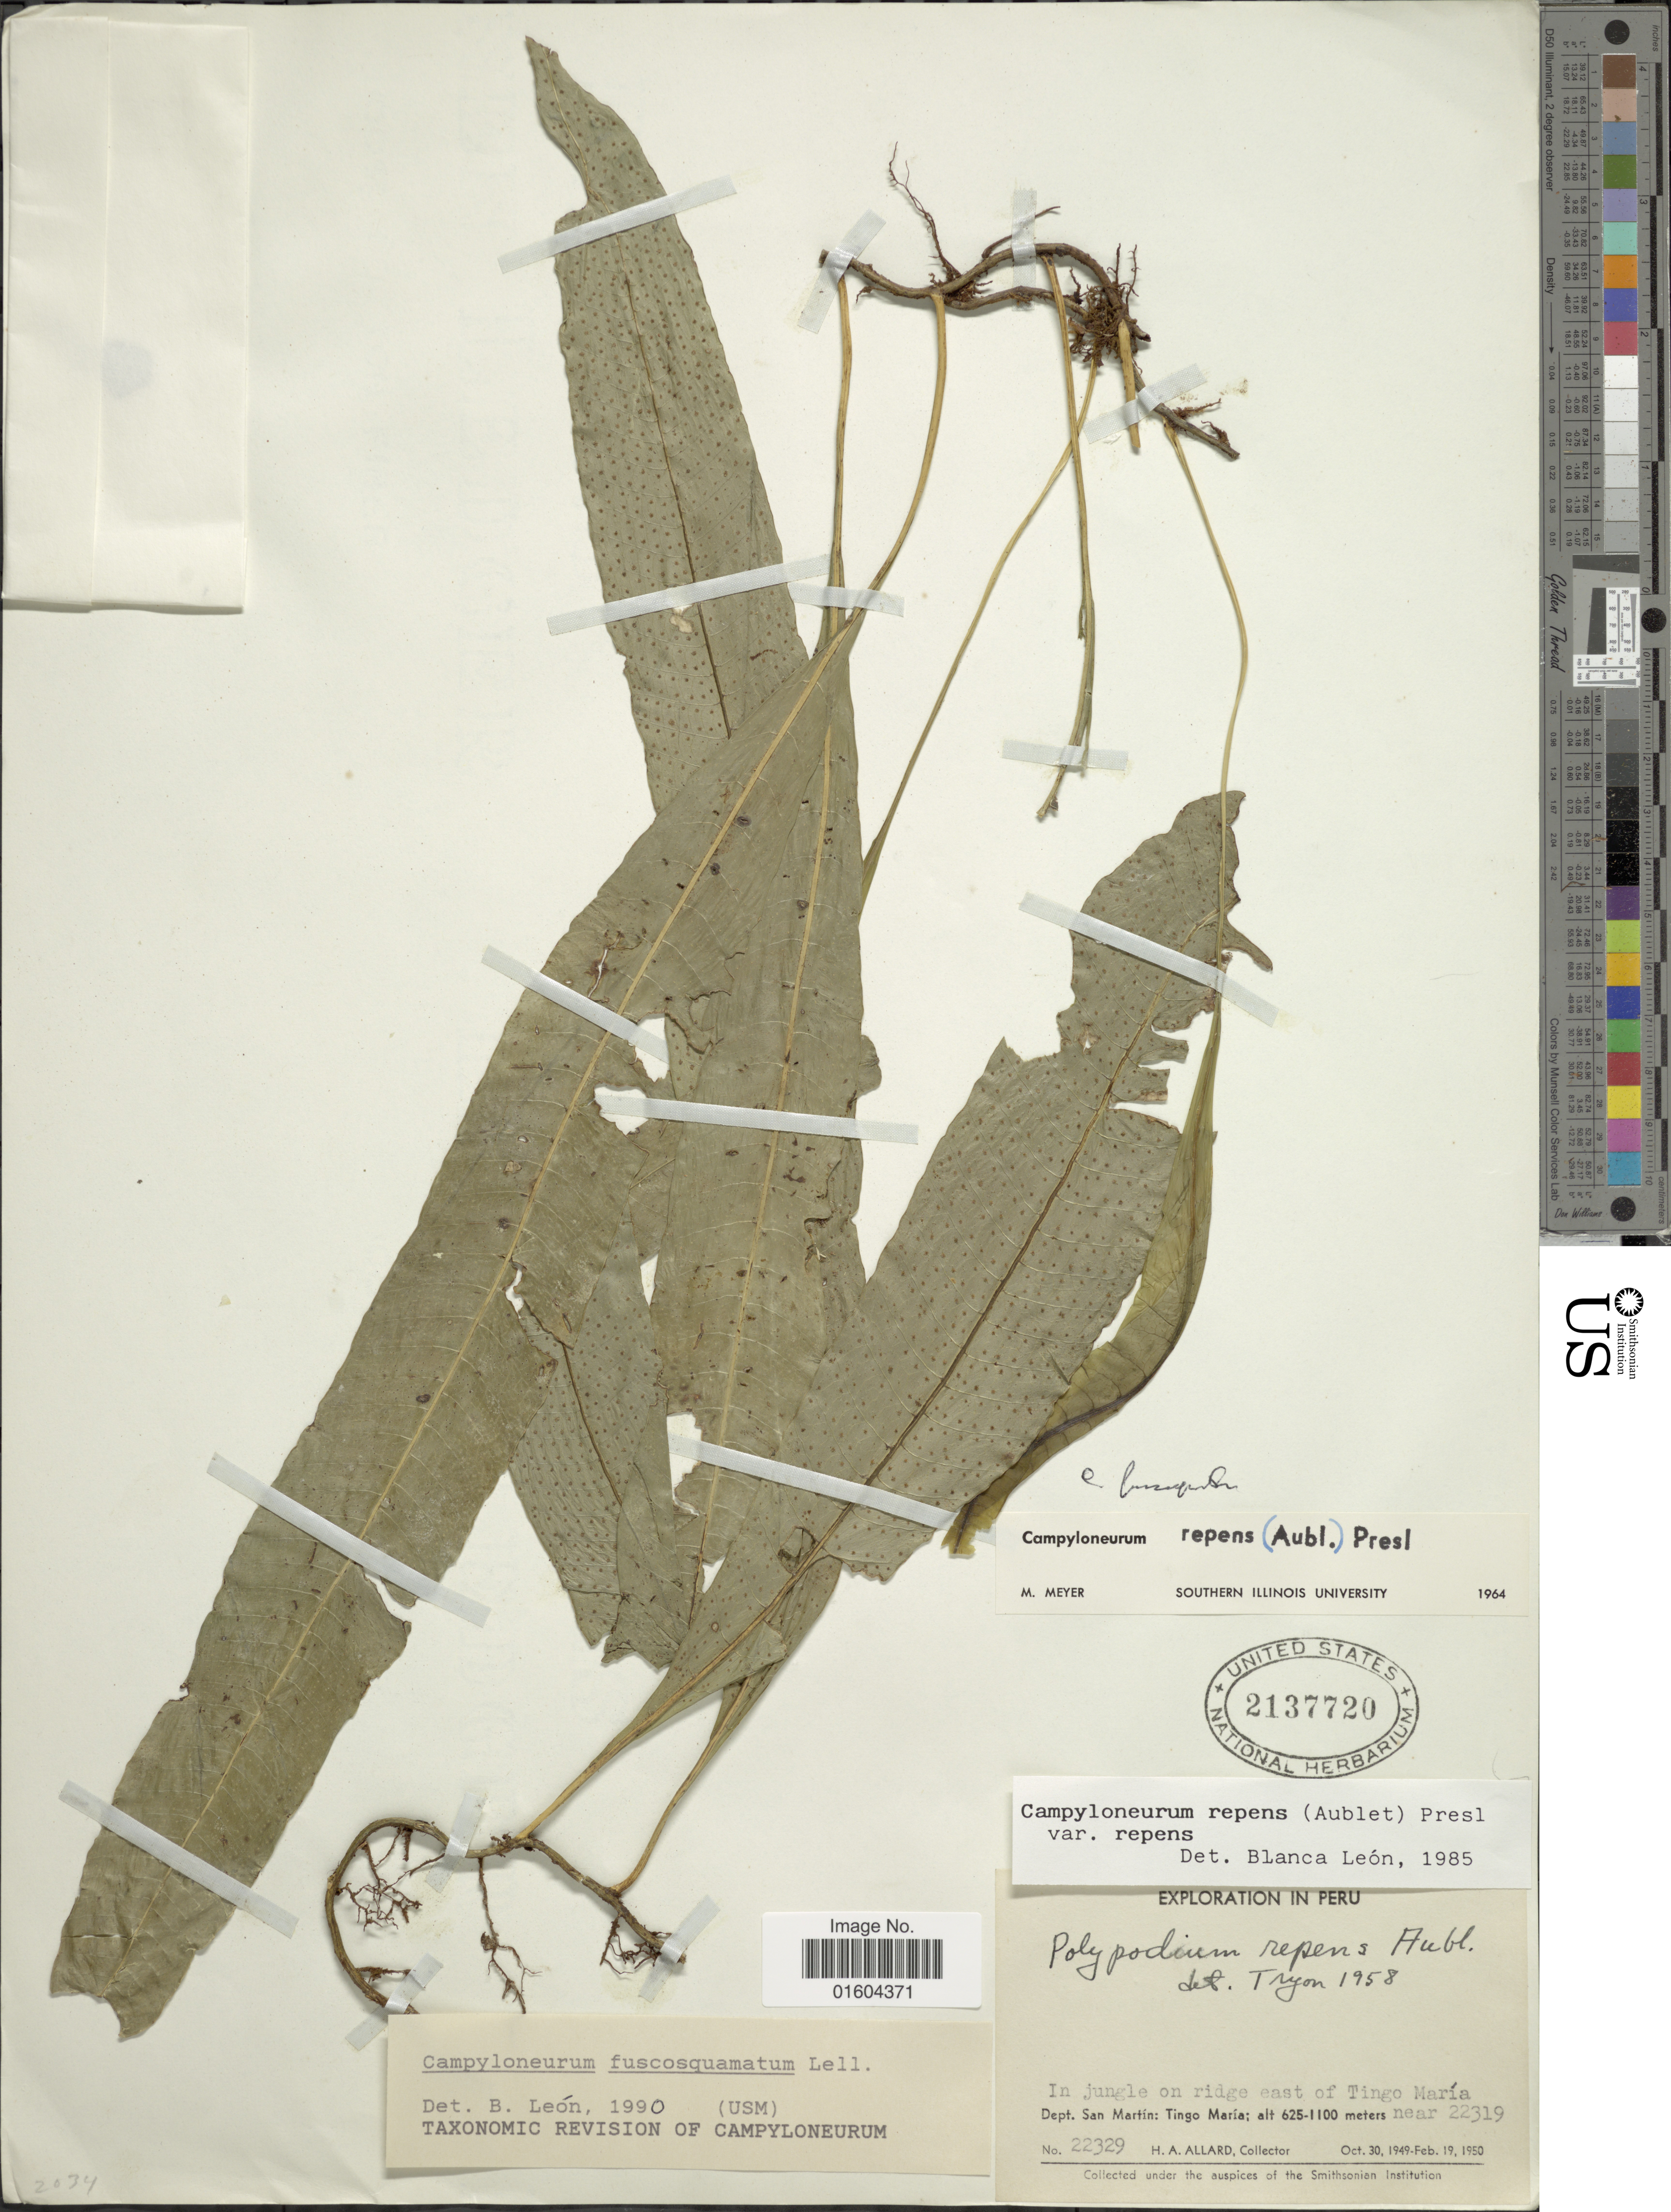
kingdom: Plantae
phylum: Tracheophyta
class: Polypodiopsida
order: Polypodiales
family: Polypodiaceae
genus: Campyloneurum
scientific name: Campyloneurum fuscosquamatum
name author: Lellinger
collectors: H. A. Allard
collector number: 22329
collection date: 1949-10-30/1950-02-19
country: Peru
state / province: San Martín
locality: Peru, In jungle on ridge east of Tingo Maria. Dept. San Martin: Tingo Maria, near 22319.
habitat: in jungle on ridge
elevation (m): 625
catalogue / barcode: US 2137720